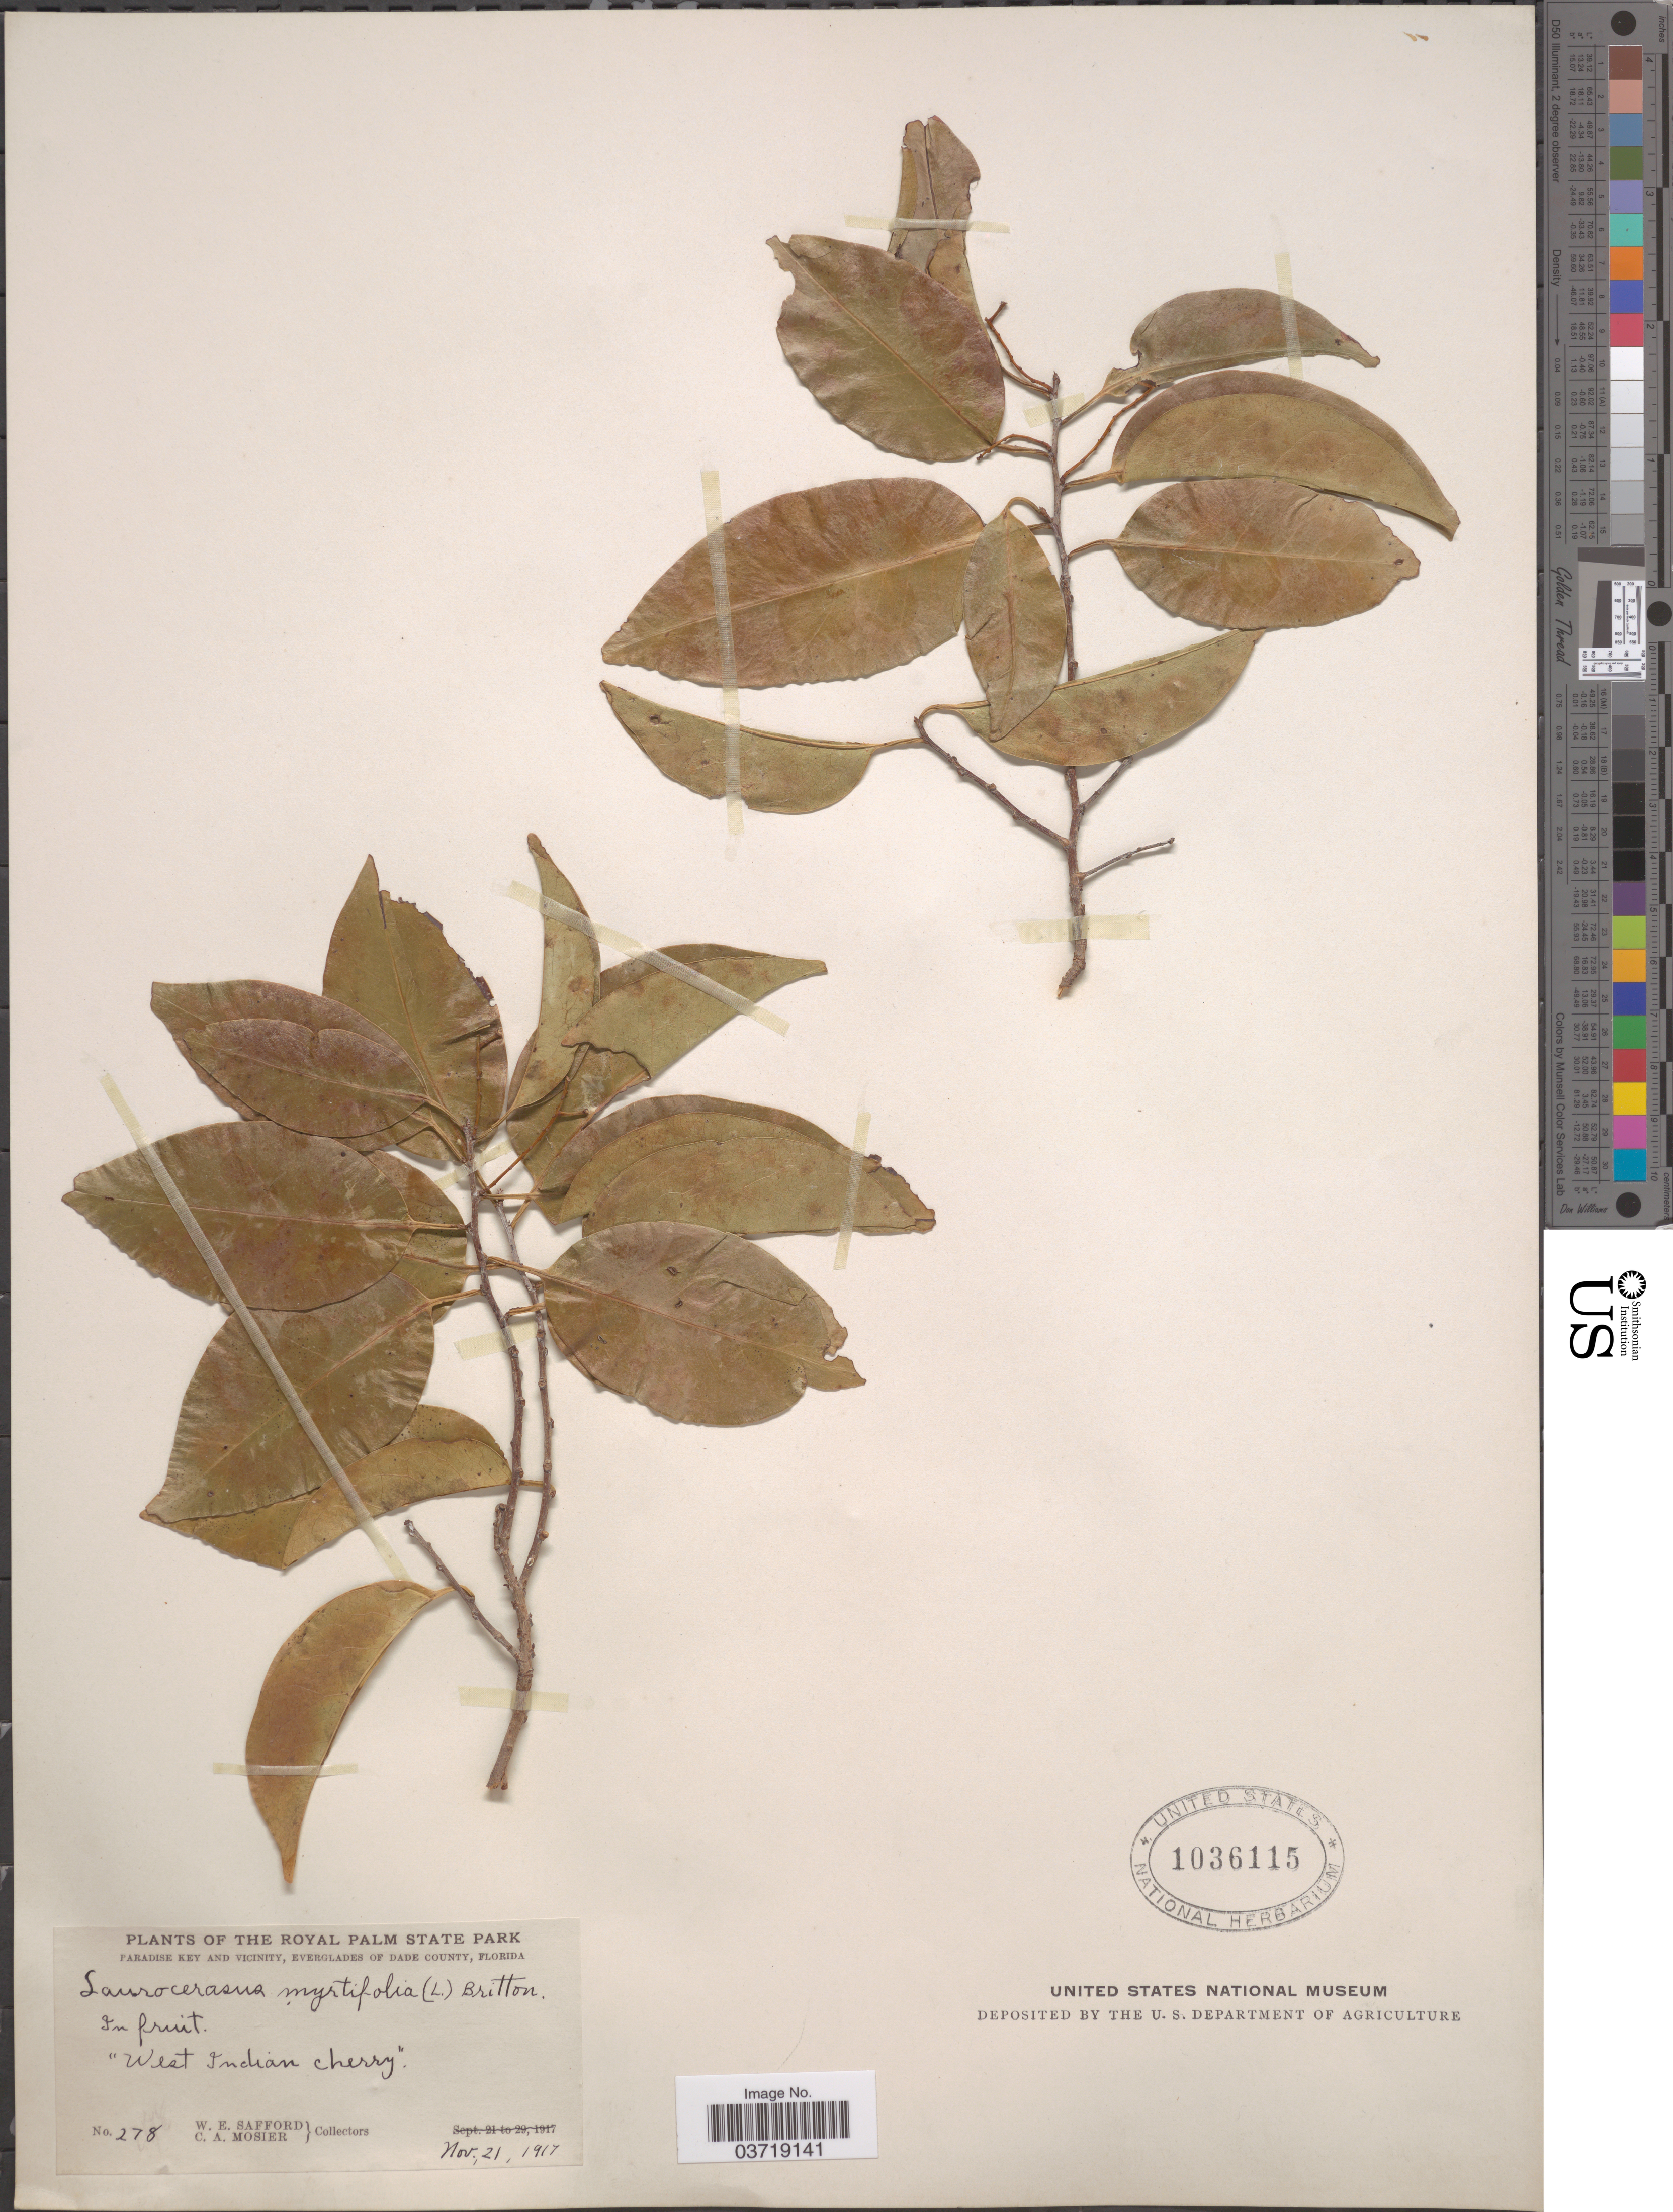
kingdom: Plantae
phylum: Tracheophyta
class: Magnoliopsida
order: Rosales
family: Rosaceae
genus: Prunus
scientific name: Prunus myrtifolia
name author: (L.) Urb.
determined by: Strong, Mark T., (BOT), Smithsonian Institution - National Museum of Natural History (UNITED STATES)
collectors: W. E. Safford & C. A. Mosier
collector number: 278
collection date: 1917-11-21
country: United States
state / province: Florida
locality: The Royal Palm State Park. Paradise Key and vicinity, Everglades of Dade County.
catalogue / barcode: US 1036115